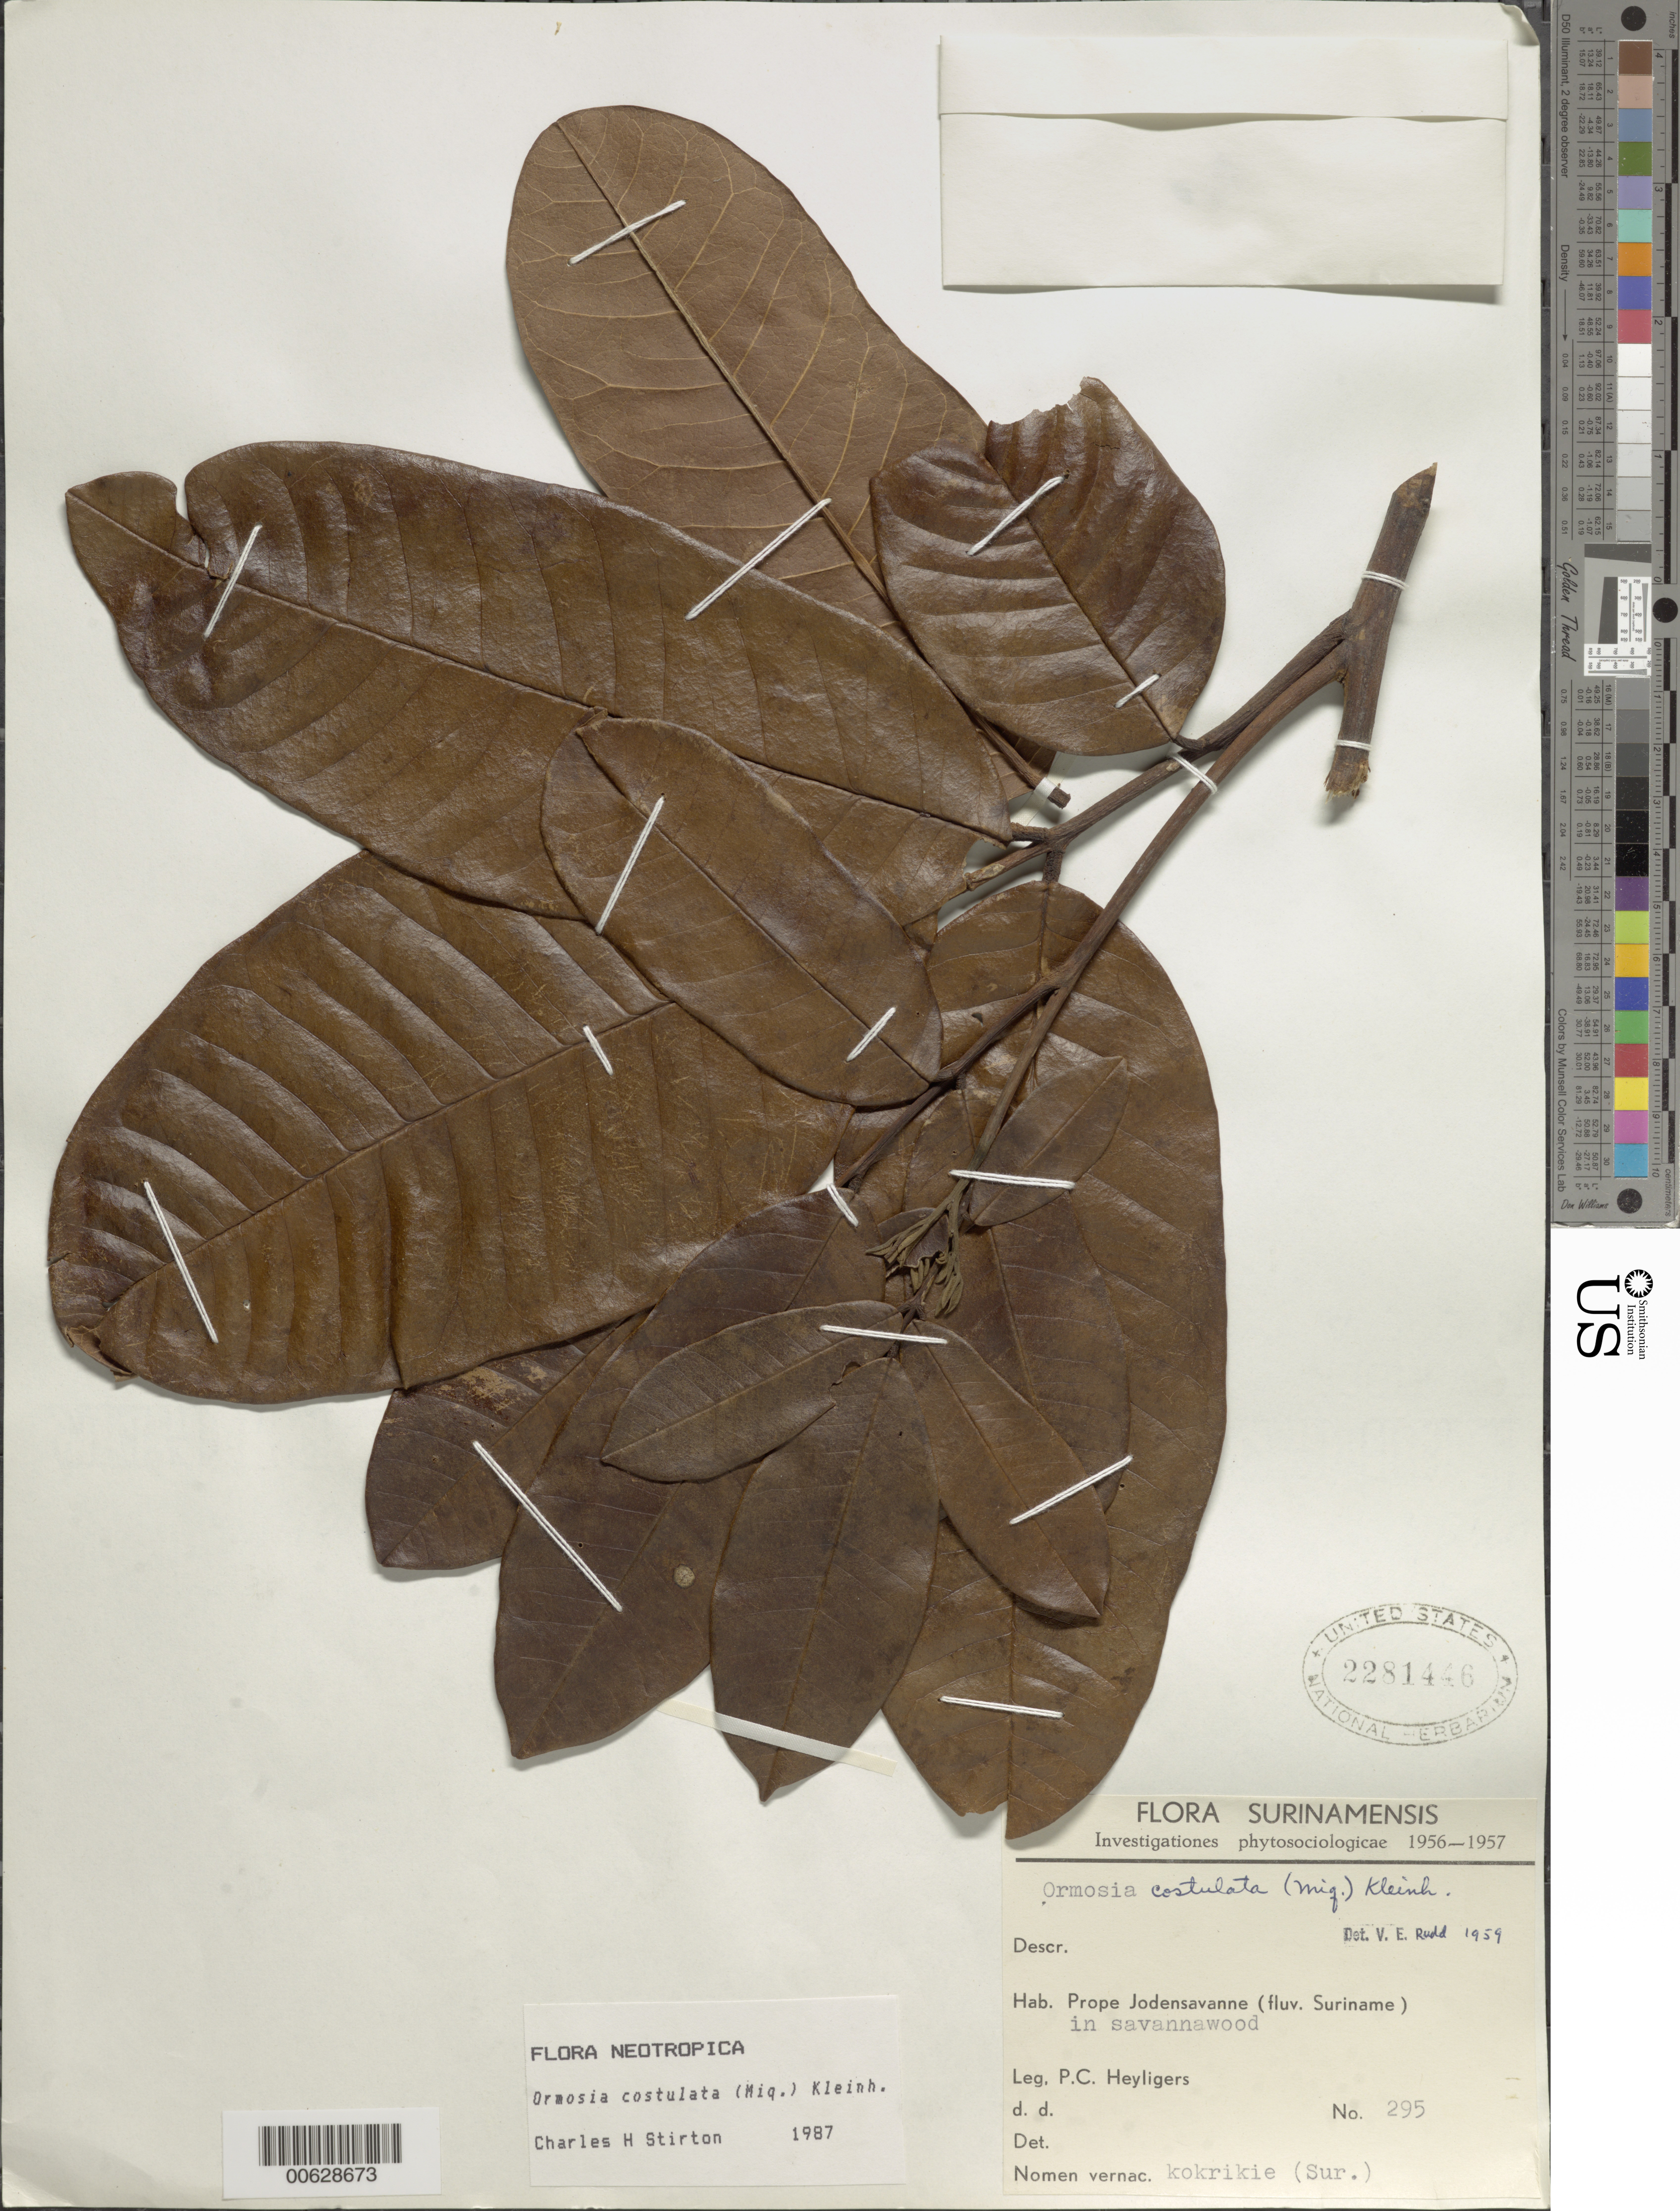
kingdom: Plantae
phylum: Tracheophyta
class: Magnoliopsida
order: Fabales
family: Fabaceae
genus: Ormosia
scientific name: Ormosia costulata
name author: (Miq.) Kleinhoonte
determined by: Stirton, Charles H.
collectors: P. Heyligers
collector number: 295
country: Suriname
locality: Jodensavanne, fluv. Suriname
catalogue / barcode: US 2281446